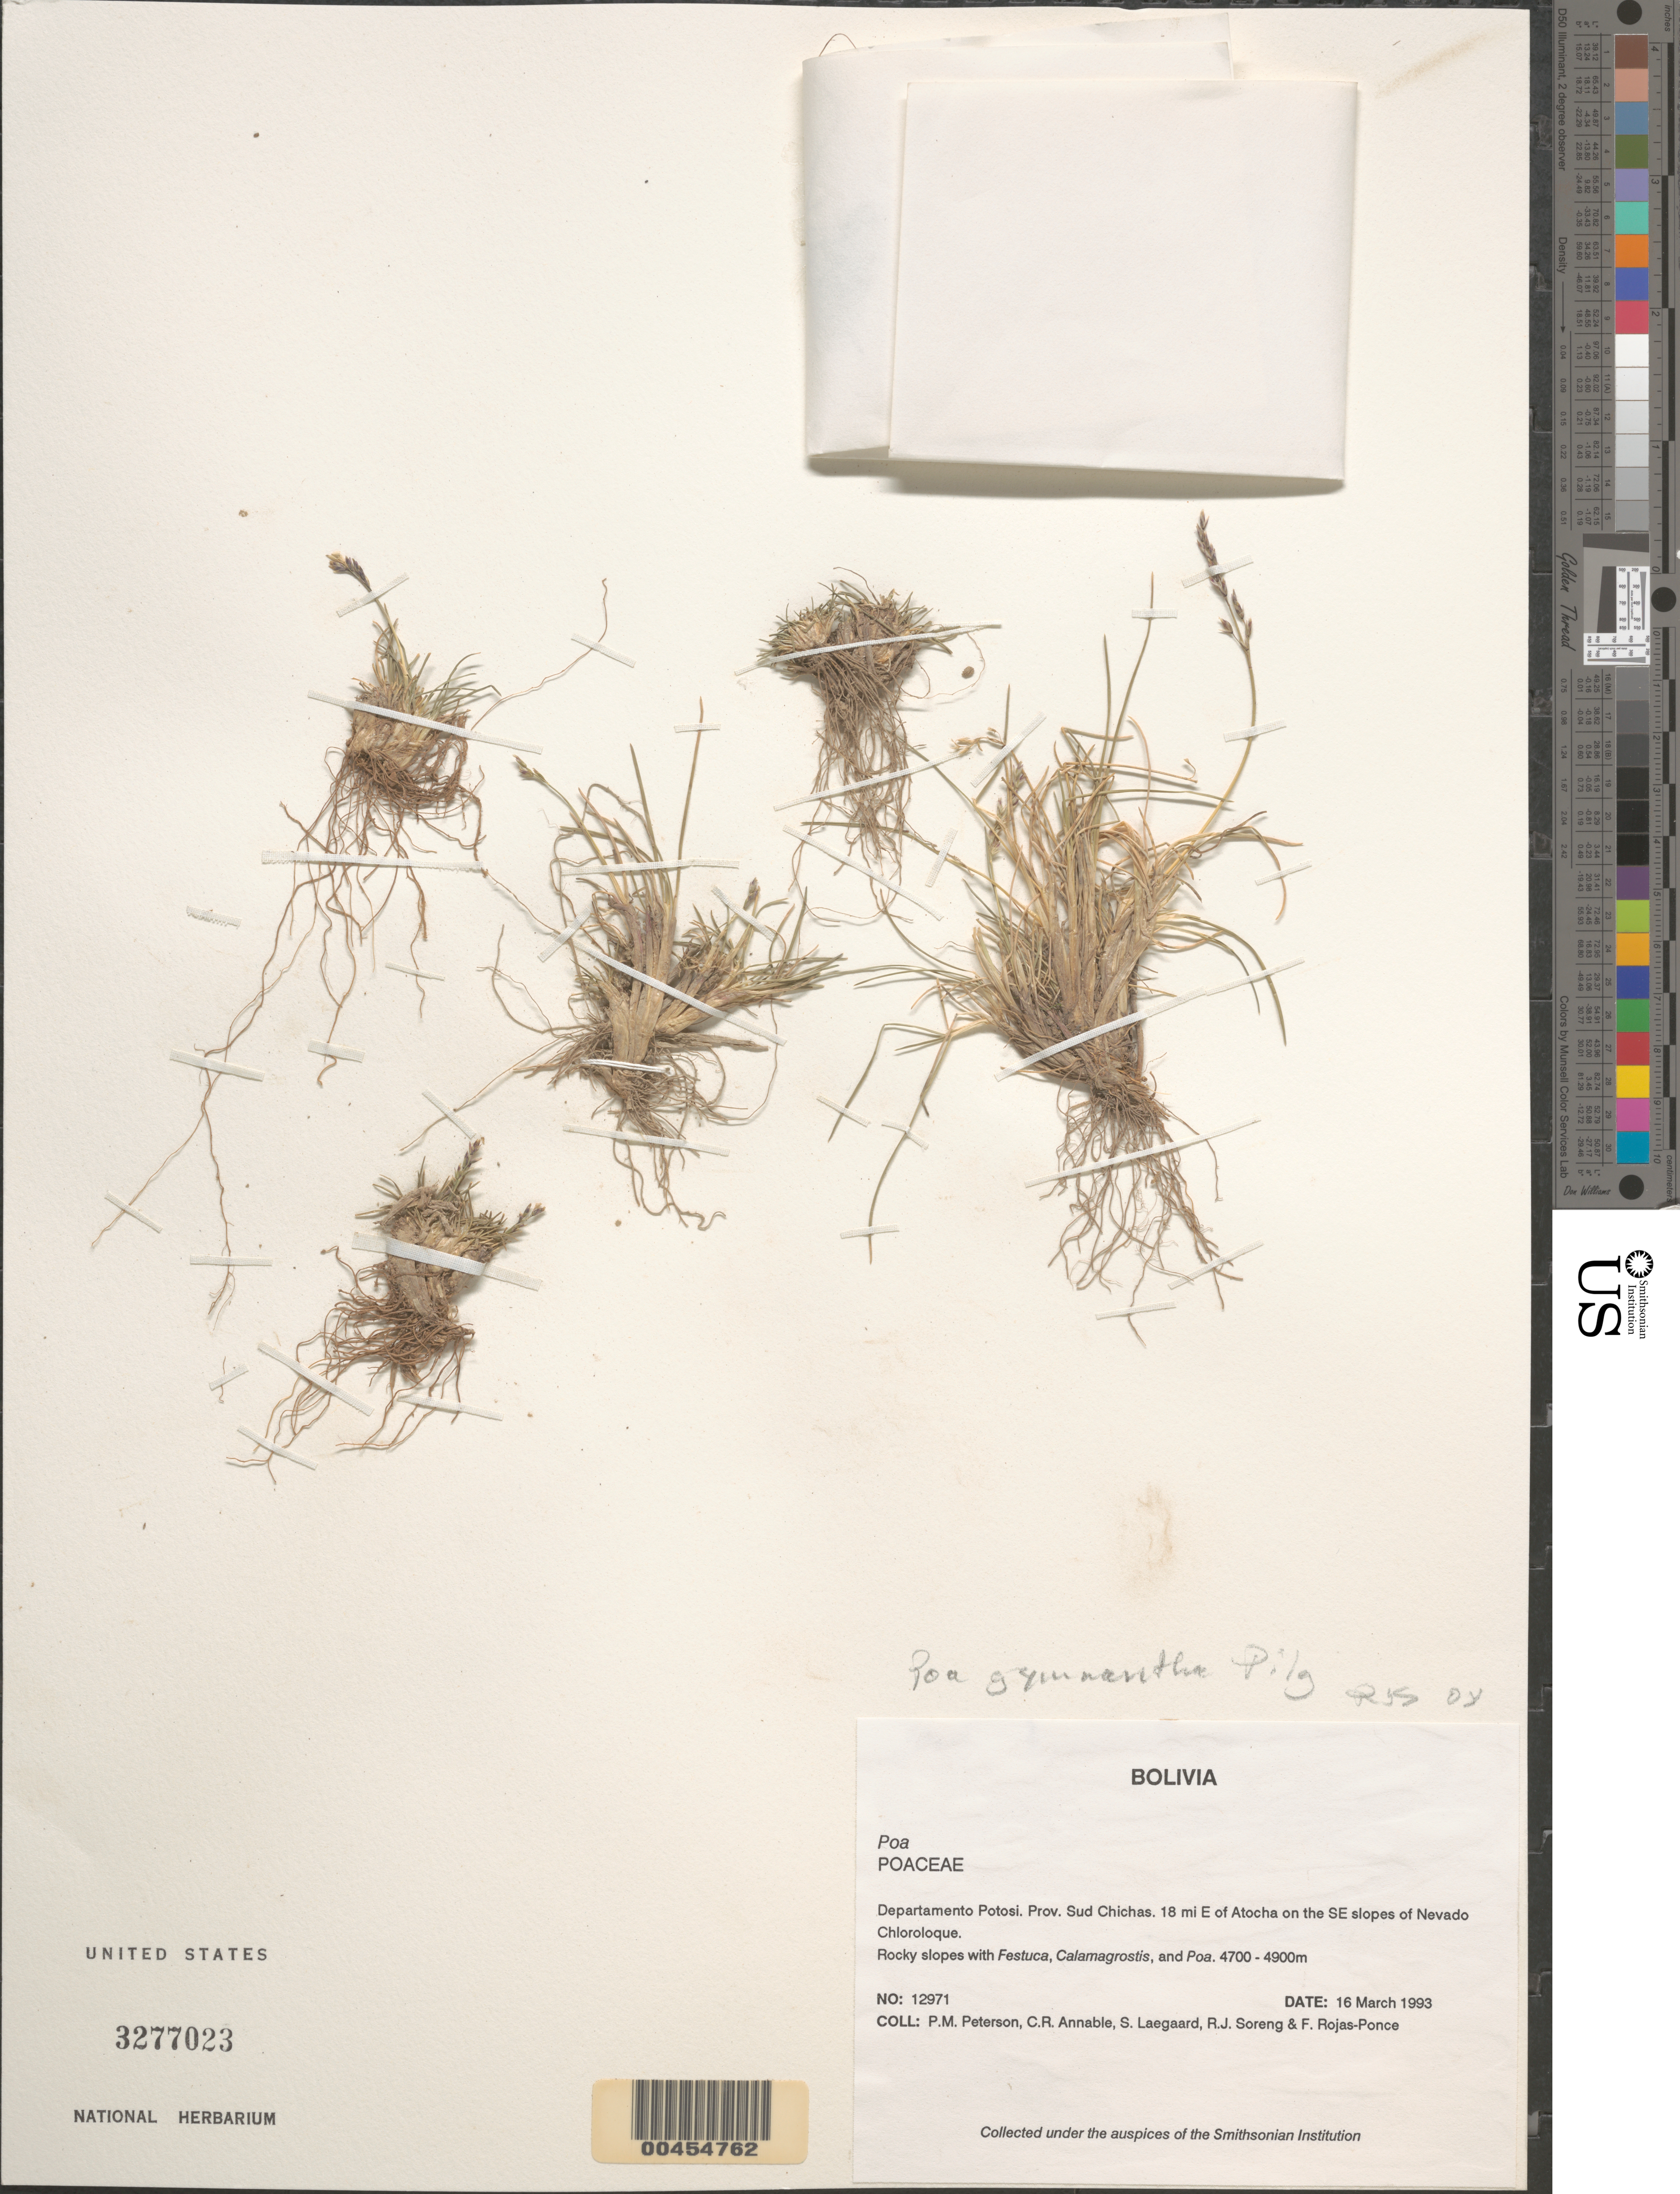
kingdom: Plantae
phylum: Tracheophyta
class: Liliopsida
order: Poales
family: Poaceae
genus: Poa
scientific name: Poa gymnantha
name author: Pilg.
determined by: Soreng, Robert J., Research Associate (BOT), Smithsonian Institution - National Museum of Natural History (UNITED STATES)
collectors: P. M. Peterson, C. R. Annable, S. Lægaard, R. J. Soreng & F. Rojas-Ponce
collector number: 12971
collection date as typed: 16 Mar 1993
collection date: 1993-03-16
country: Bolivia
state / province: Potosí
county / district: Sud Chichas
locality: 18 mi E of Atocha on the SE slopes of Nevada Chloroloque.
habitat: Rocky slopes with Festuca, Calamagrostis, and Poa.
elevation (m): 4700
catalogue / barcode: US 3277023